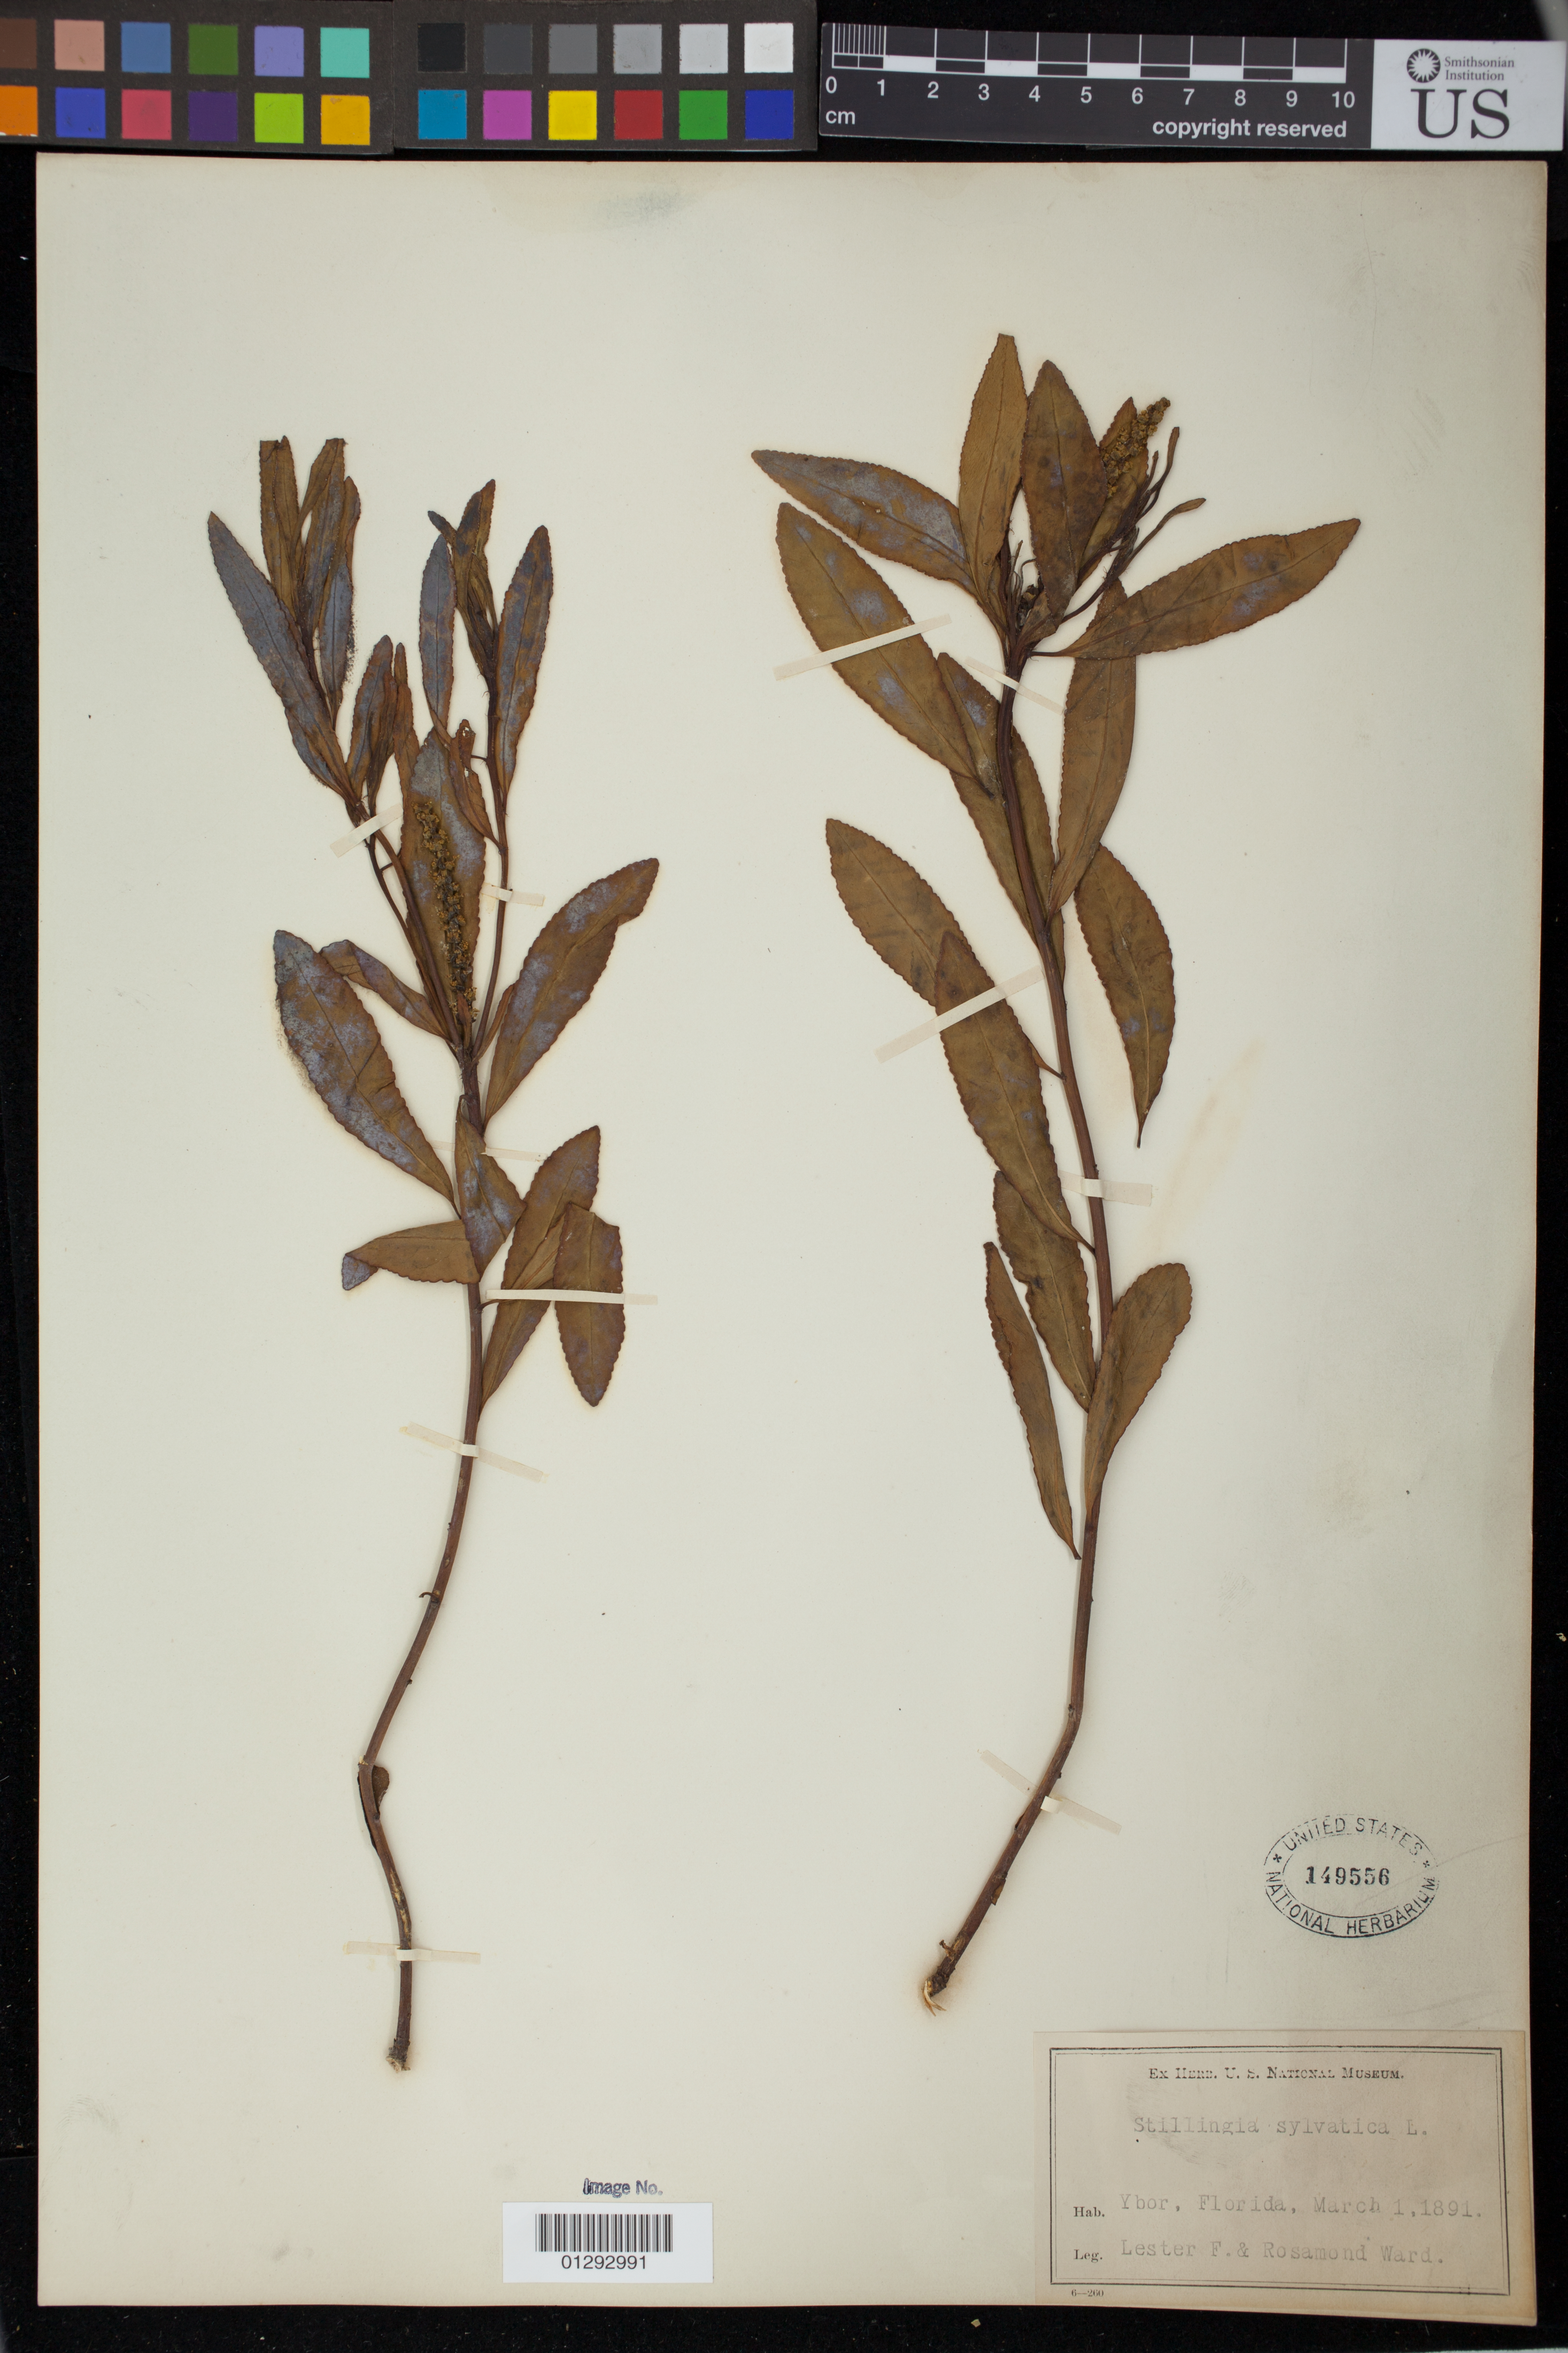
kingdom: Plantae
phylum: Tracheophyta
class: Magnoliopsida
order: Malpighiales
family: Euphorbiaceae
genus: Stillingia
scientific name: Stillingia sylvatica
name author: L.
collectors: L. F. Ward & Mrs. L. F. Ward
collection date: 1891-03-01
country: United States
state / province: Florida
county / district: Hillsborough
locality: Ybor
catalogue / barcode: US 149556